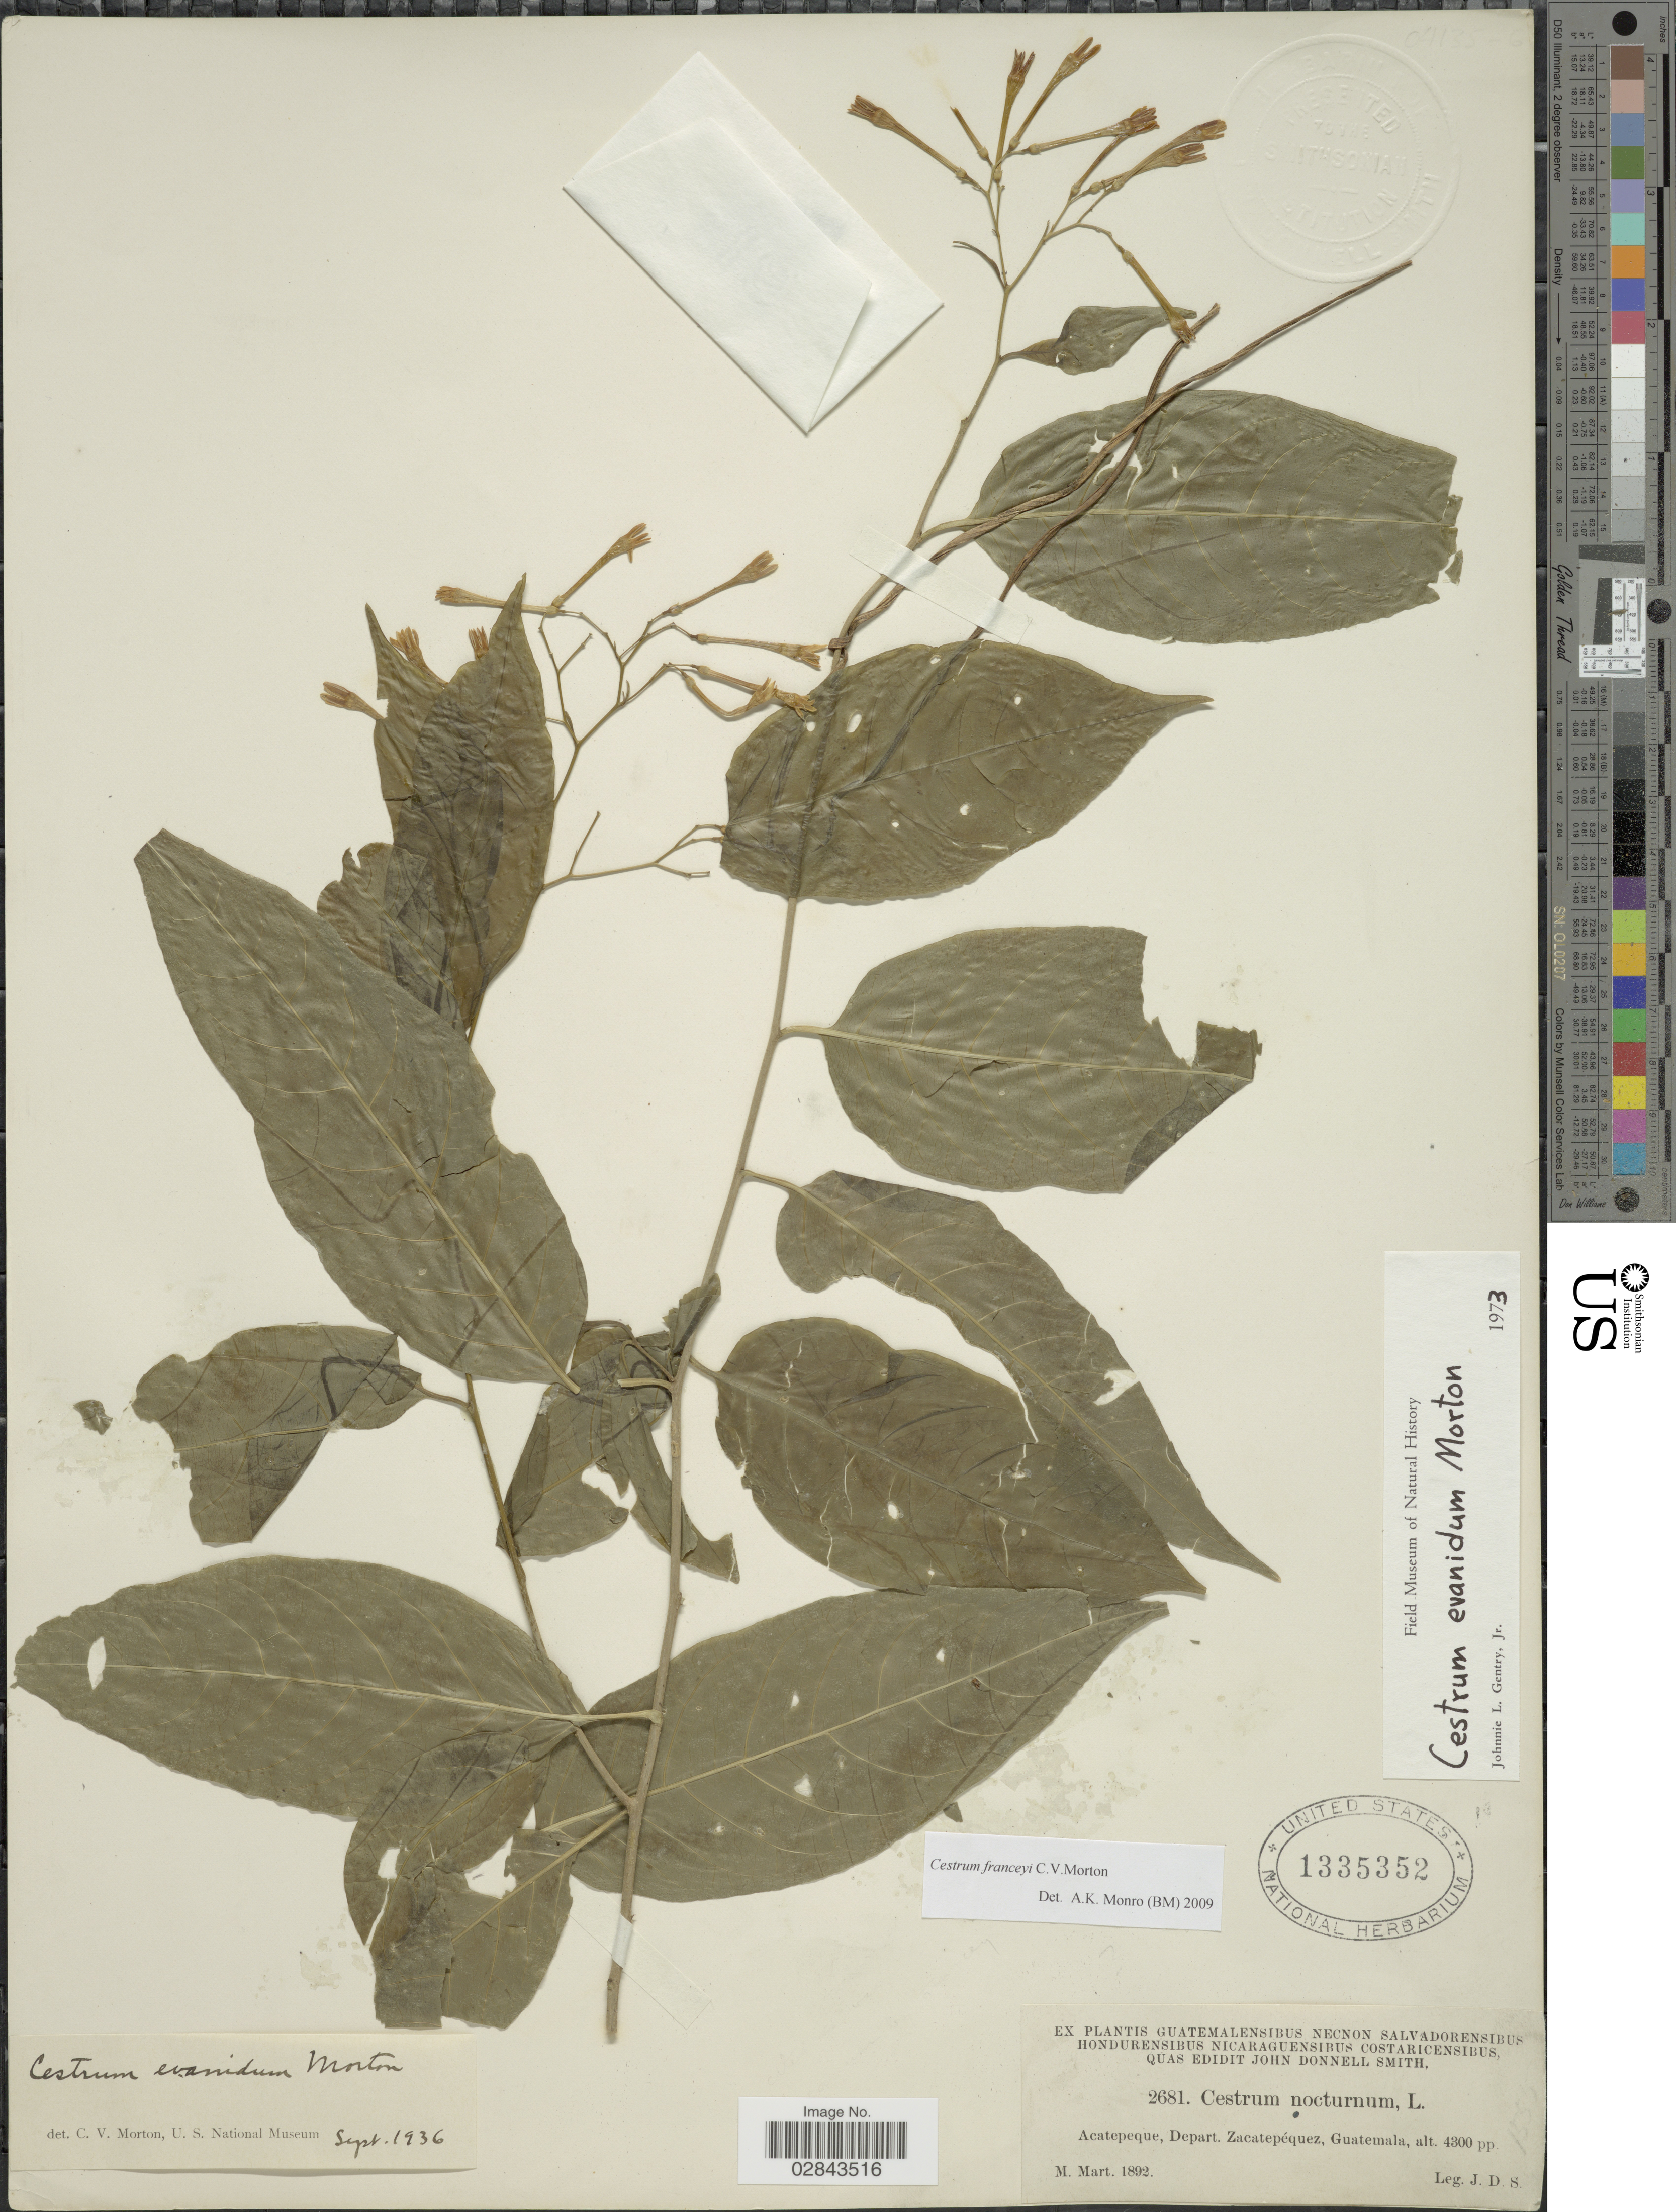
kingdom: Plantae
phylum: Tracheophyta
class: Magnoliopsida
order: Solanales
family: Solanaceae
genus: Cestrum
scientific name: Cestrum franceyi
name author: J.F. Macbr.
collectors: J. Donnell Smith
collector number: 2681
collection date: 1892-03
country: Guatemala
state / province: Sacatepéquez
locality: Acatepeque, Depart. Zacatepéquez.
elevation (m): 1311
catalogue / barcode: US 1335352